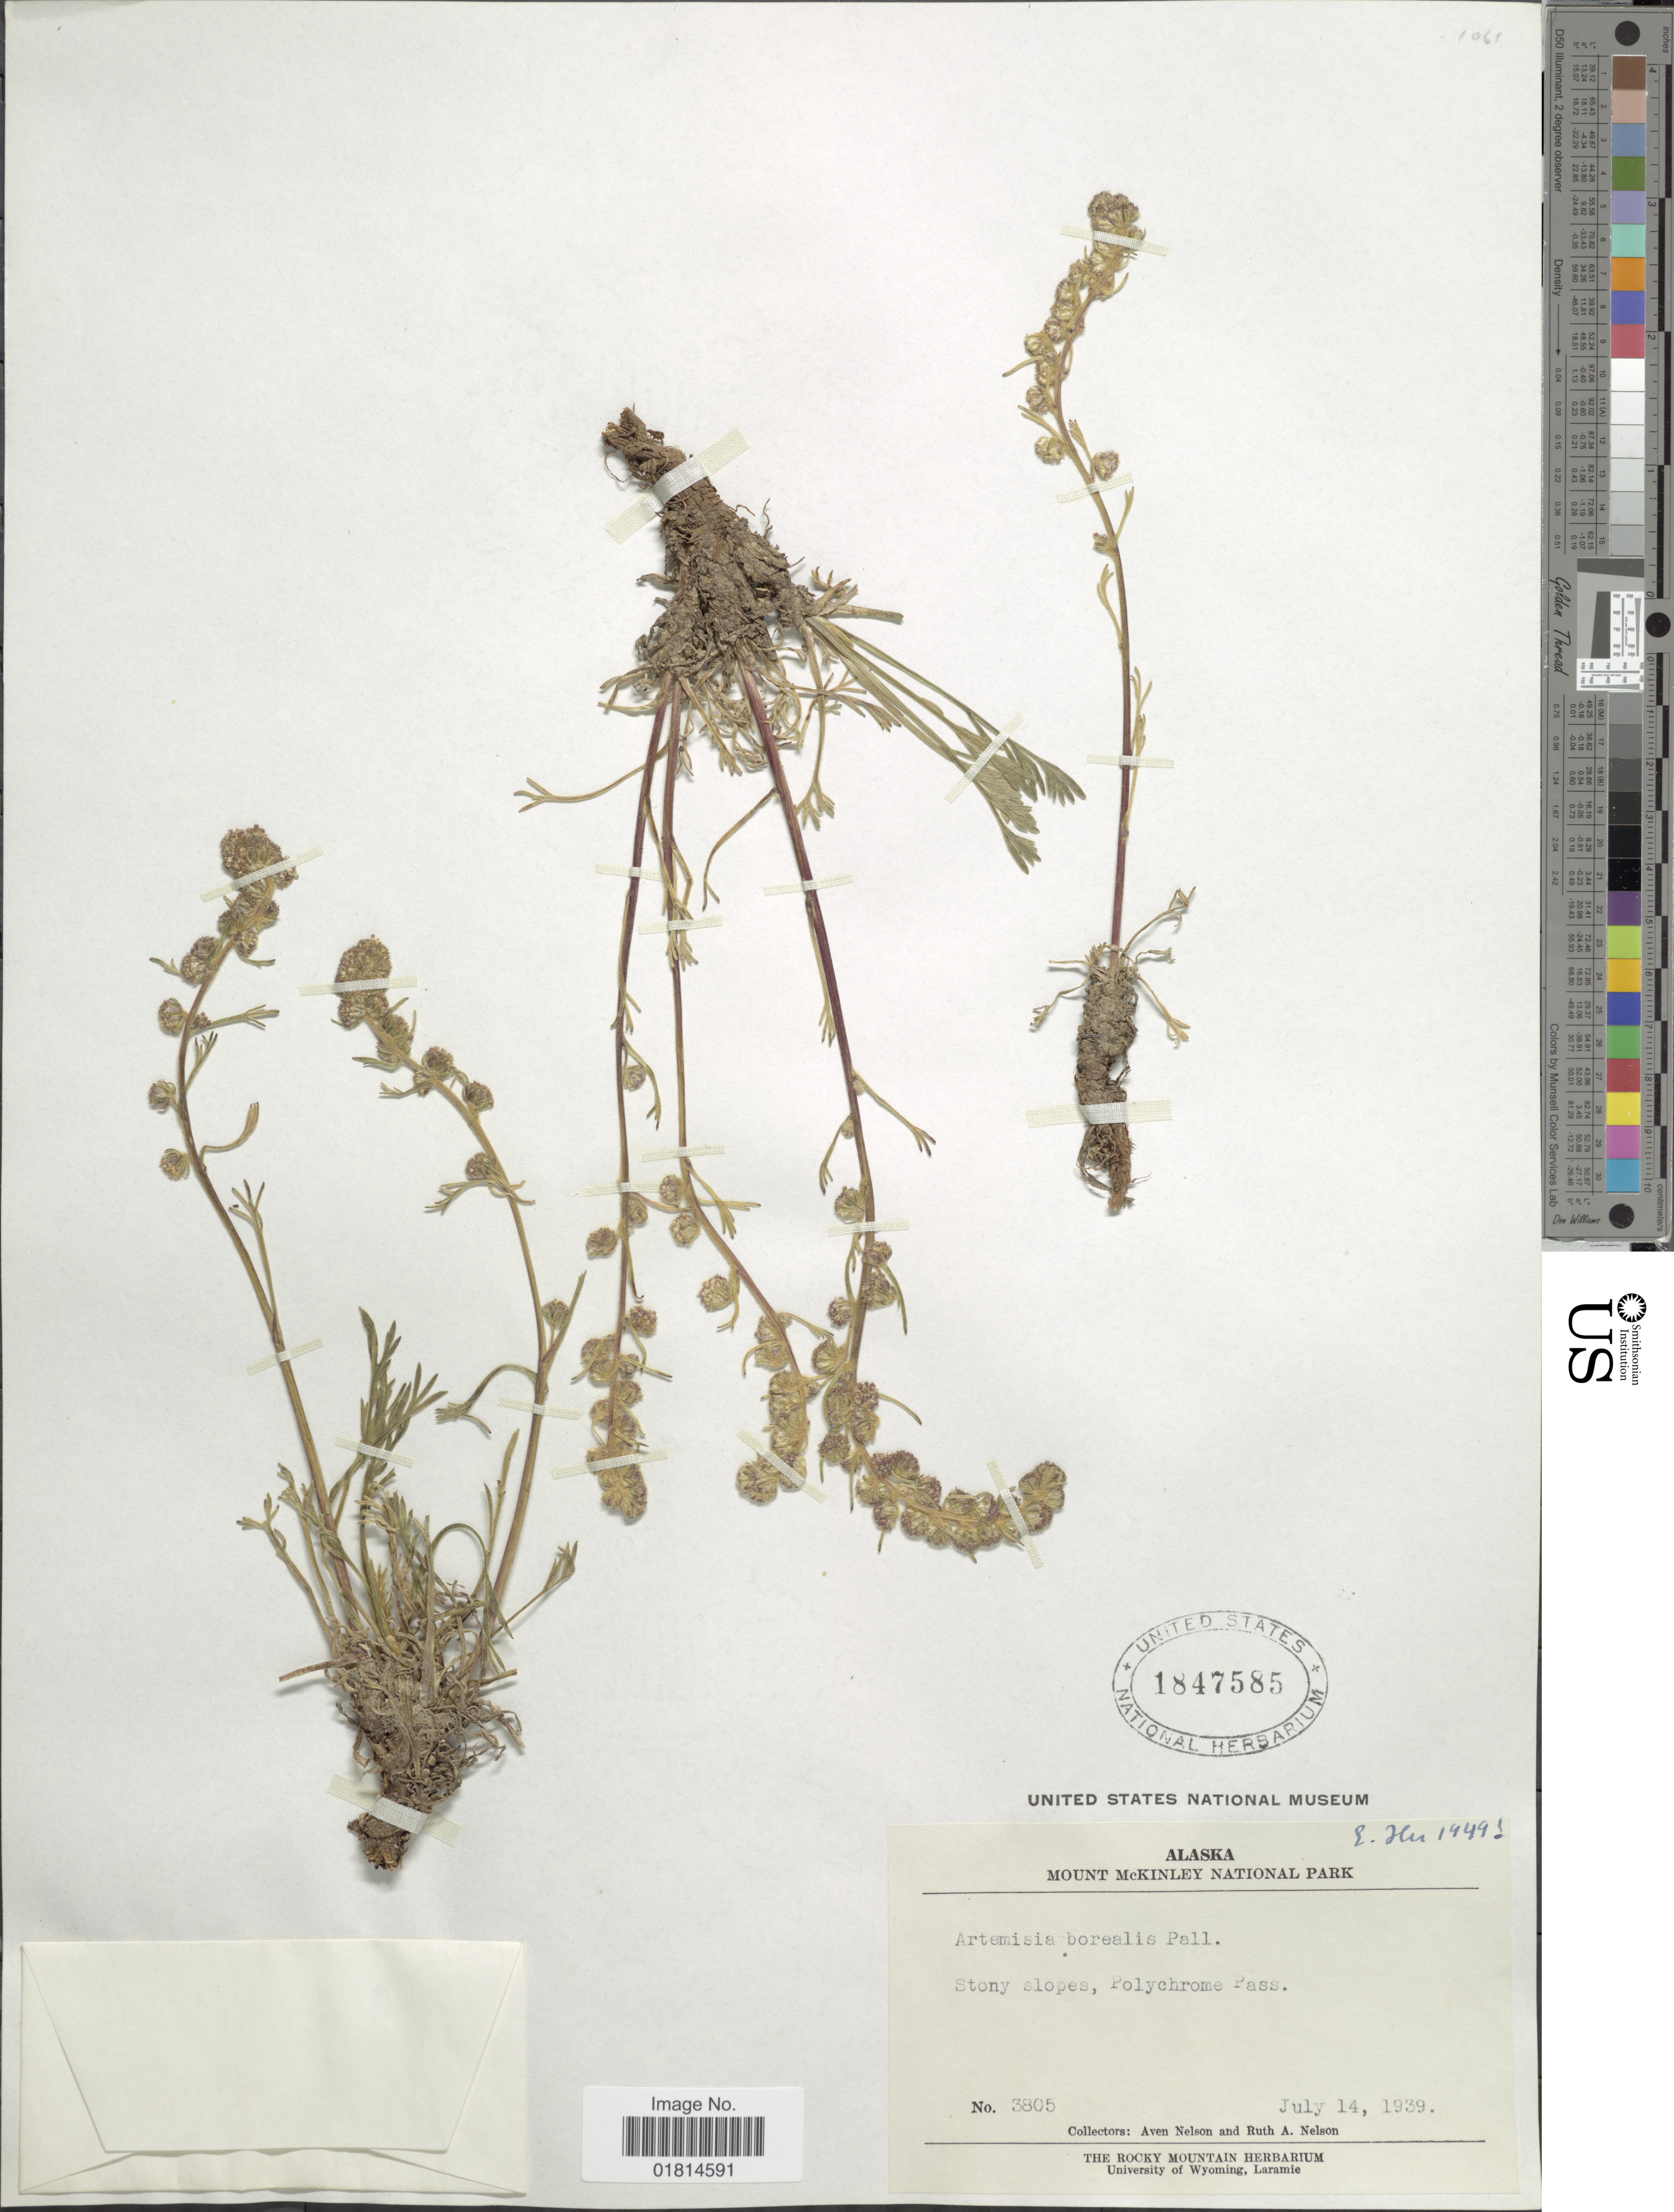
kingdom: Plantae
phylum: Tracheophyta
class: Magnoliopsida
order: Asterales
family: Asteraceae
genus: Artemisia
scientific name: Artemisia borealis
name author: Pall.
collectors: A. Nelson & R. A. Nelson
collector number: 3805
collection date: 1939-07-14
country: United States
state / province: Alaska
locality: Mount McKinley National Park. Stony slopes, Polychrome Pass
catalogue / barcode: US 1847585